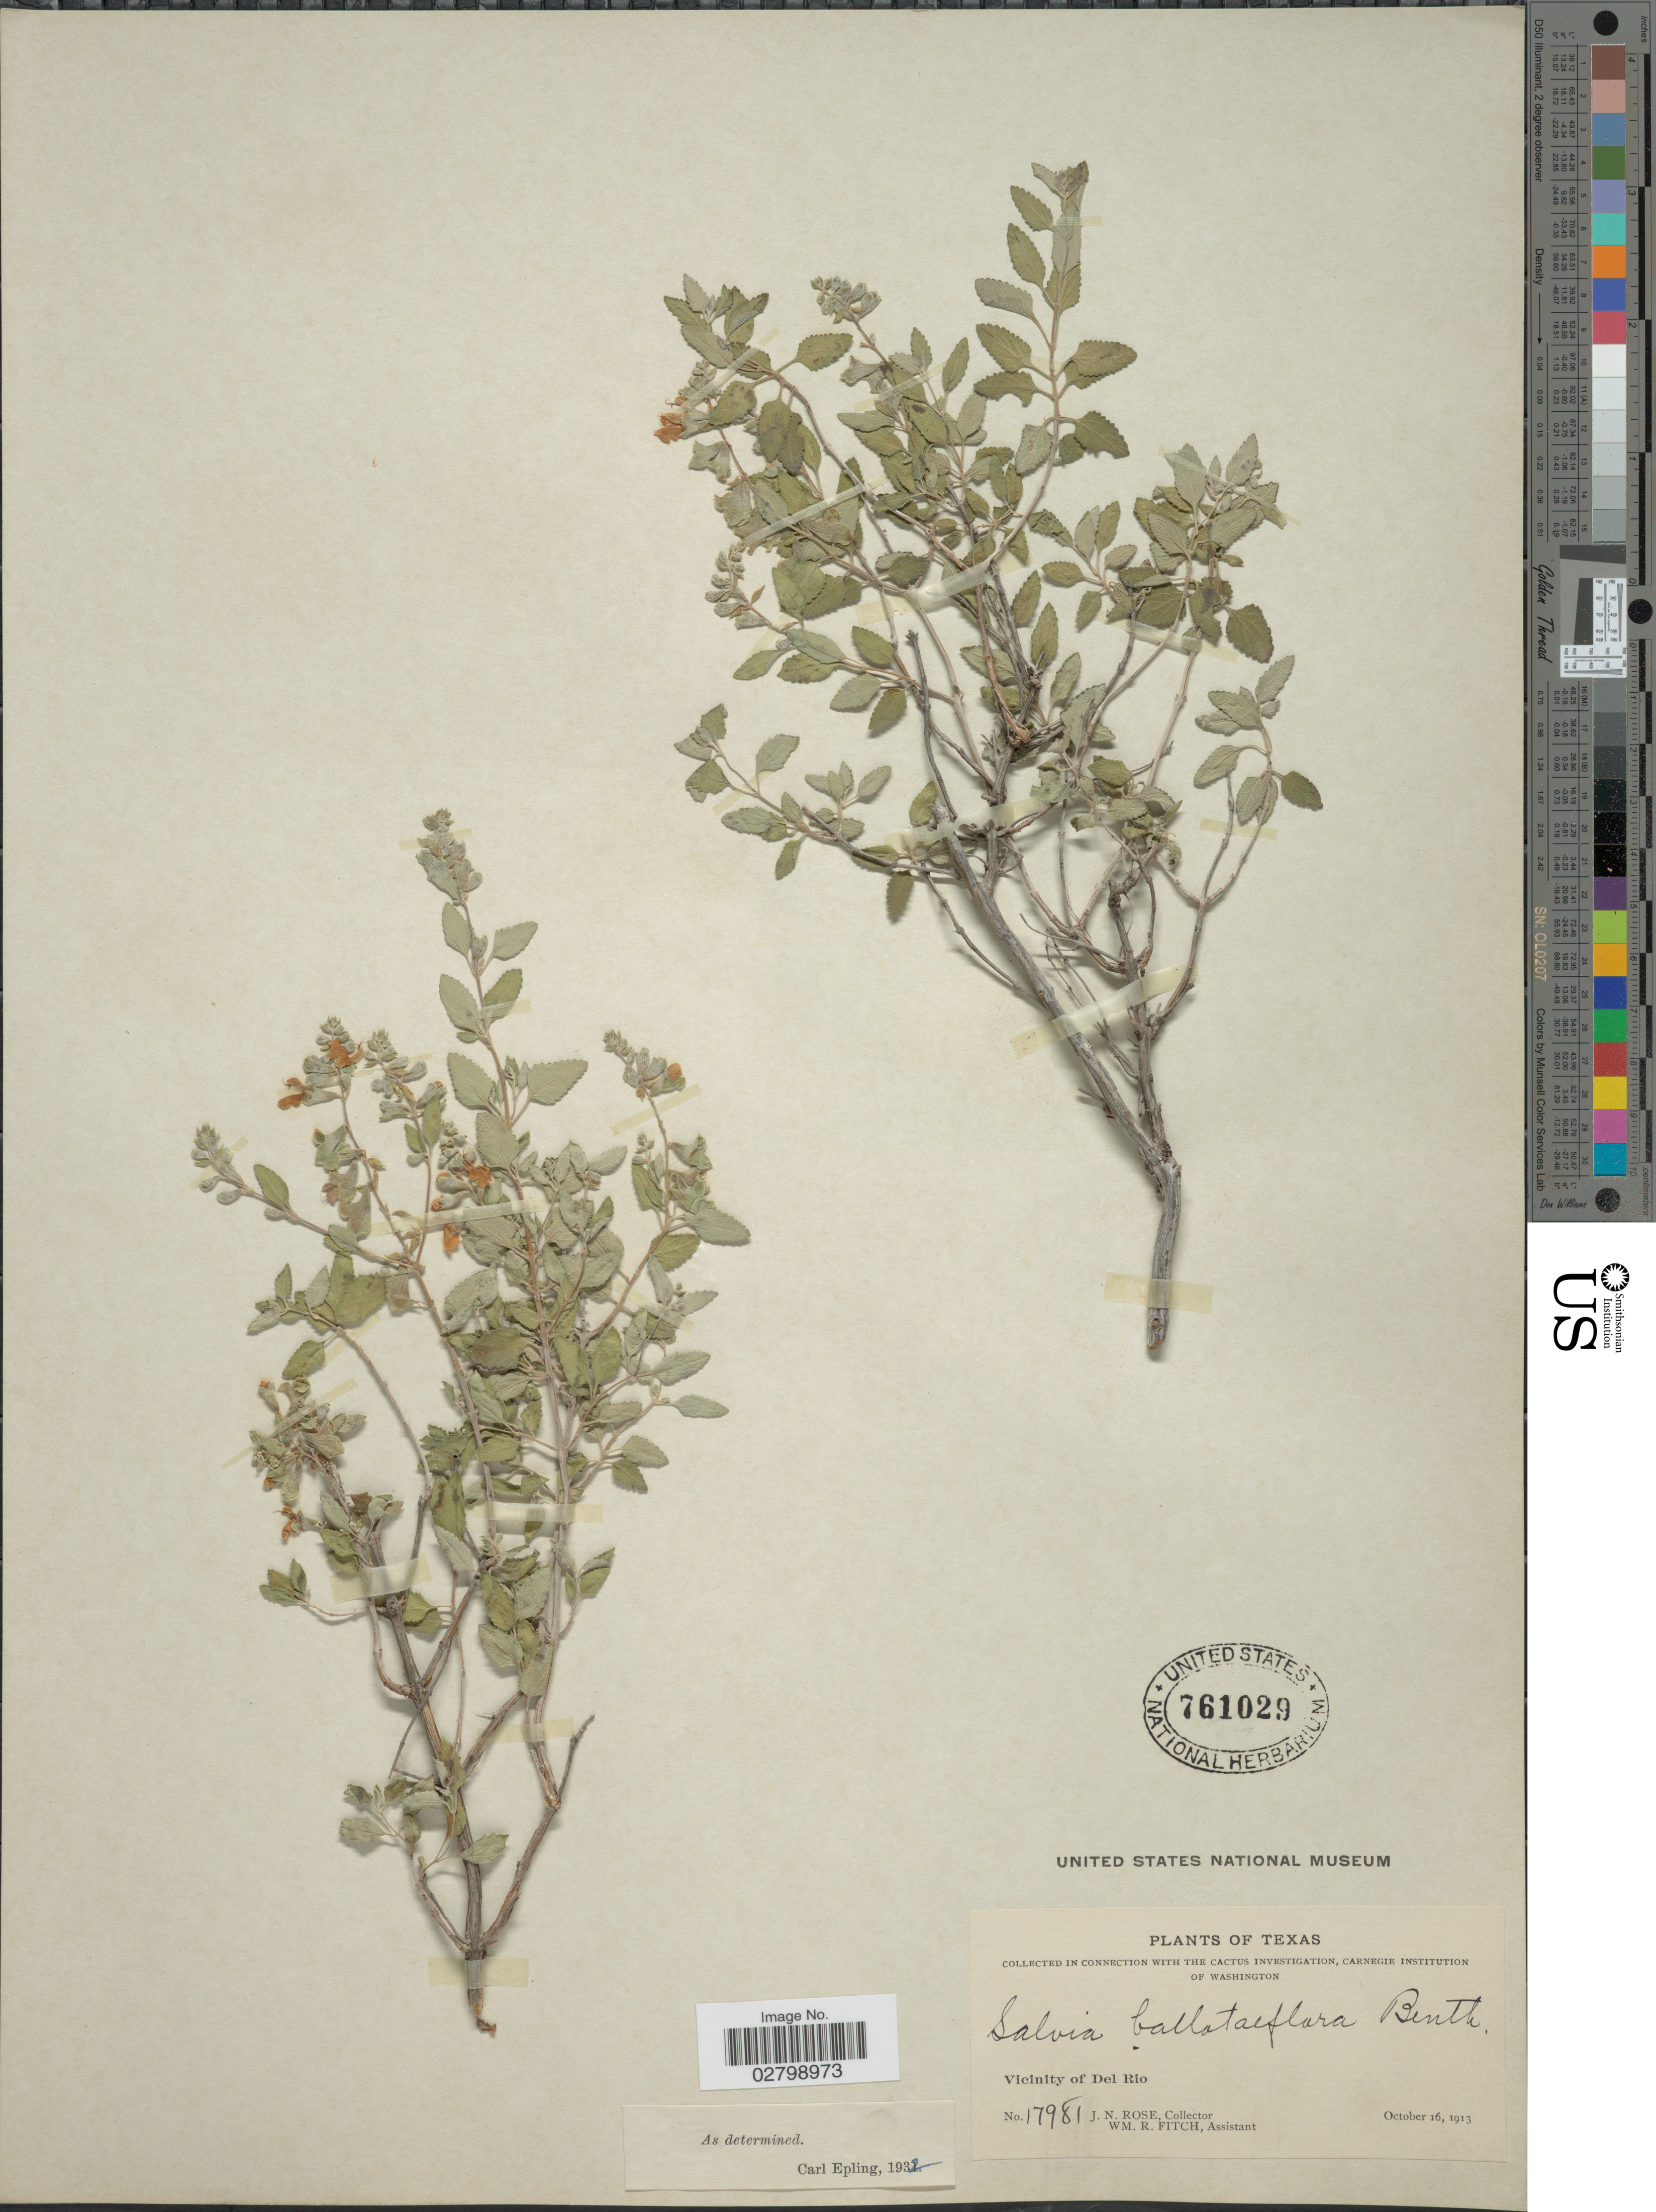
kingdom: Plantae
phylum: Tracheophyta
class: Magnoliopsida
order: Lamiales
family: Lamiaceae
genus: Salvia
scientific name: Salvia ballotiflora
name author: Benth.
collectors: J. N. Rose & W. R. Fitch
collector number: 17981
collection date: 1913-10-16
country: United States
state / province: Texas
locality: Vicinity of Del Rio.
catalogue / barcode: US 761029